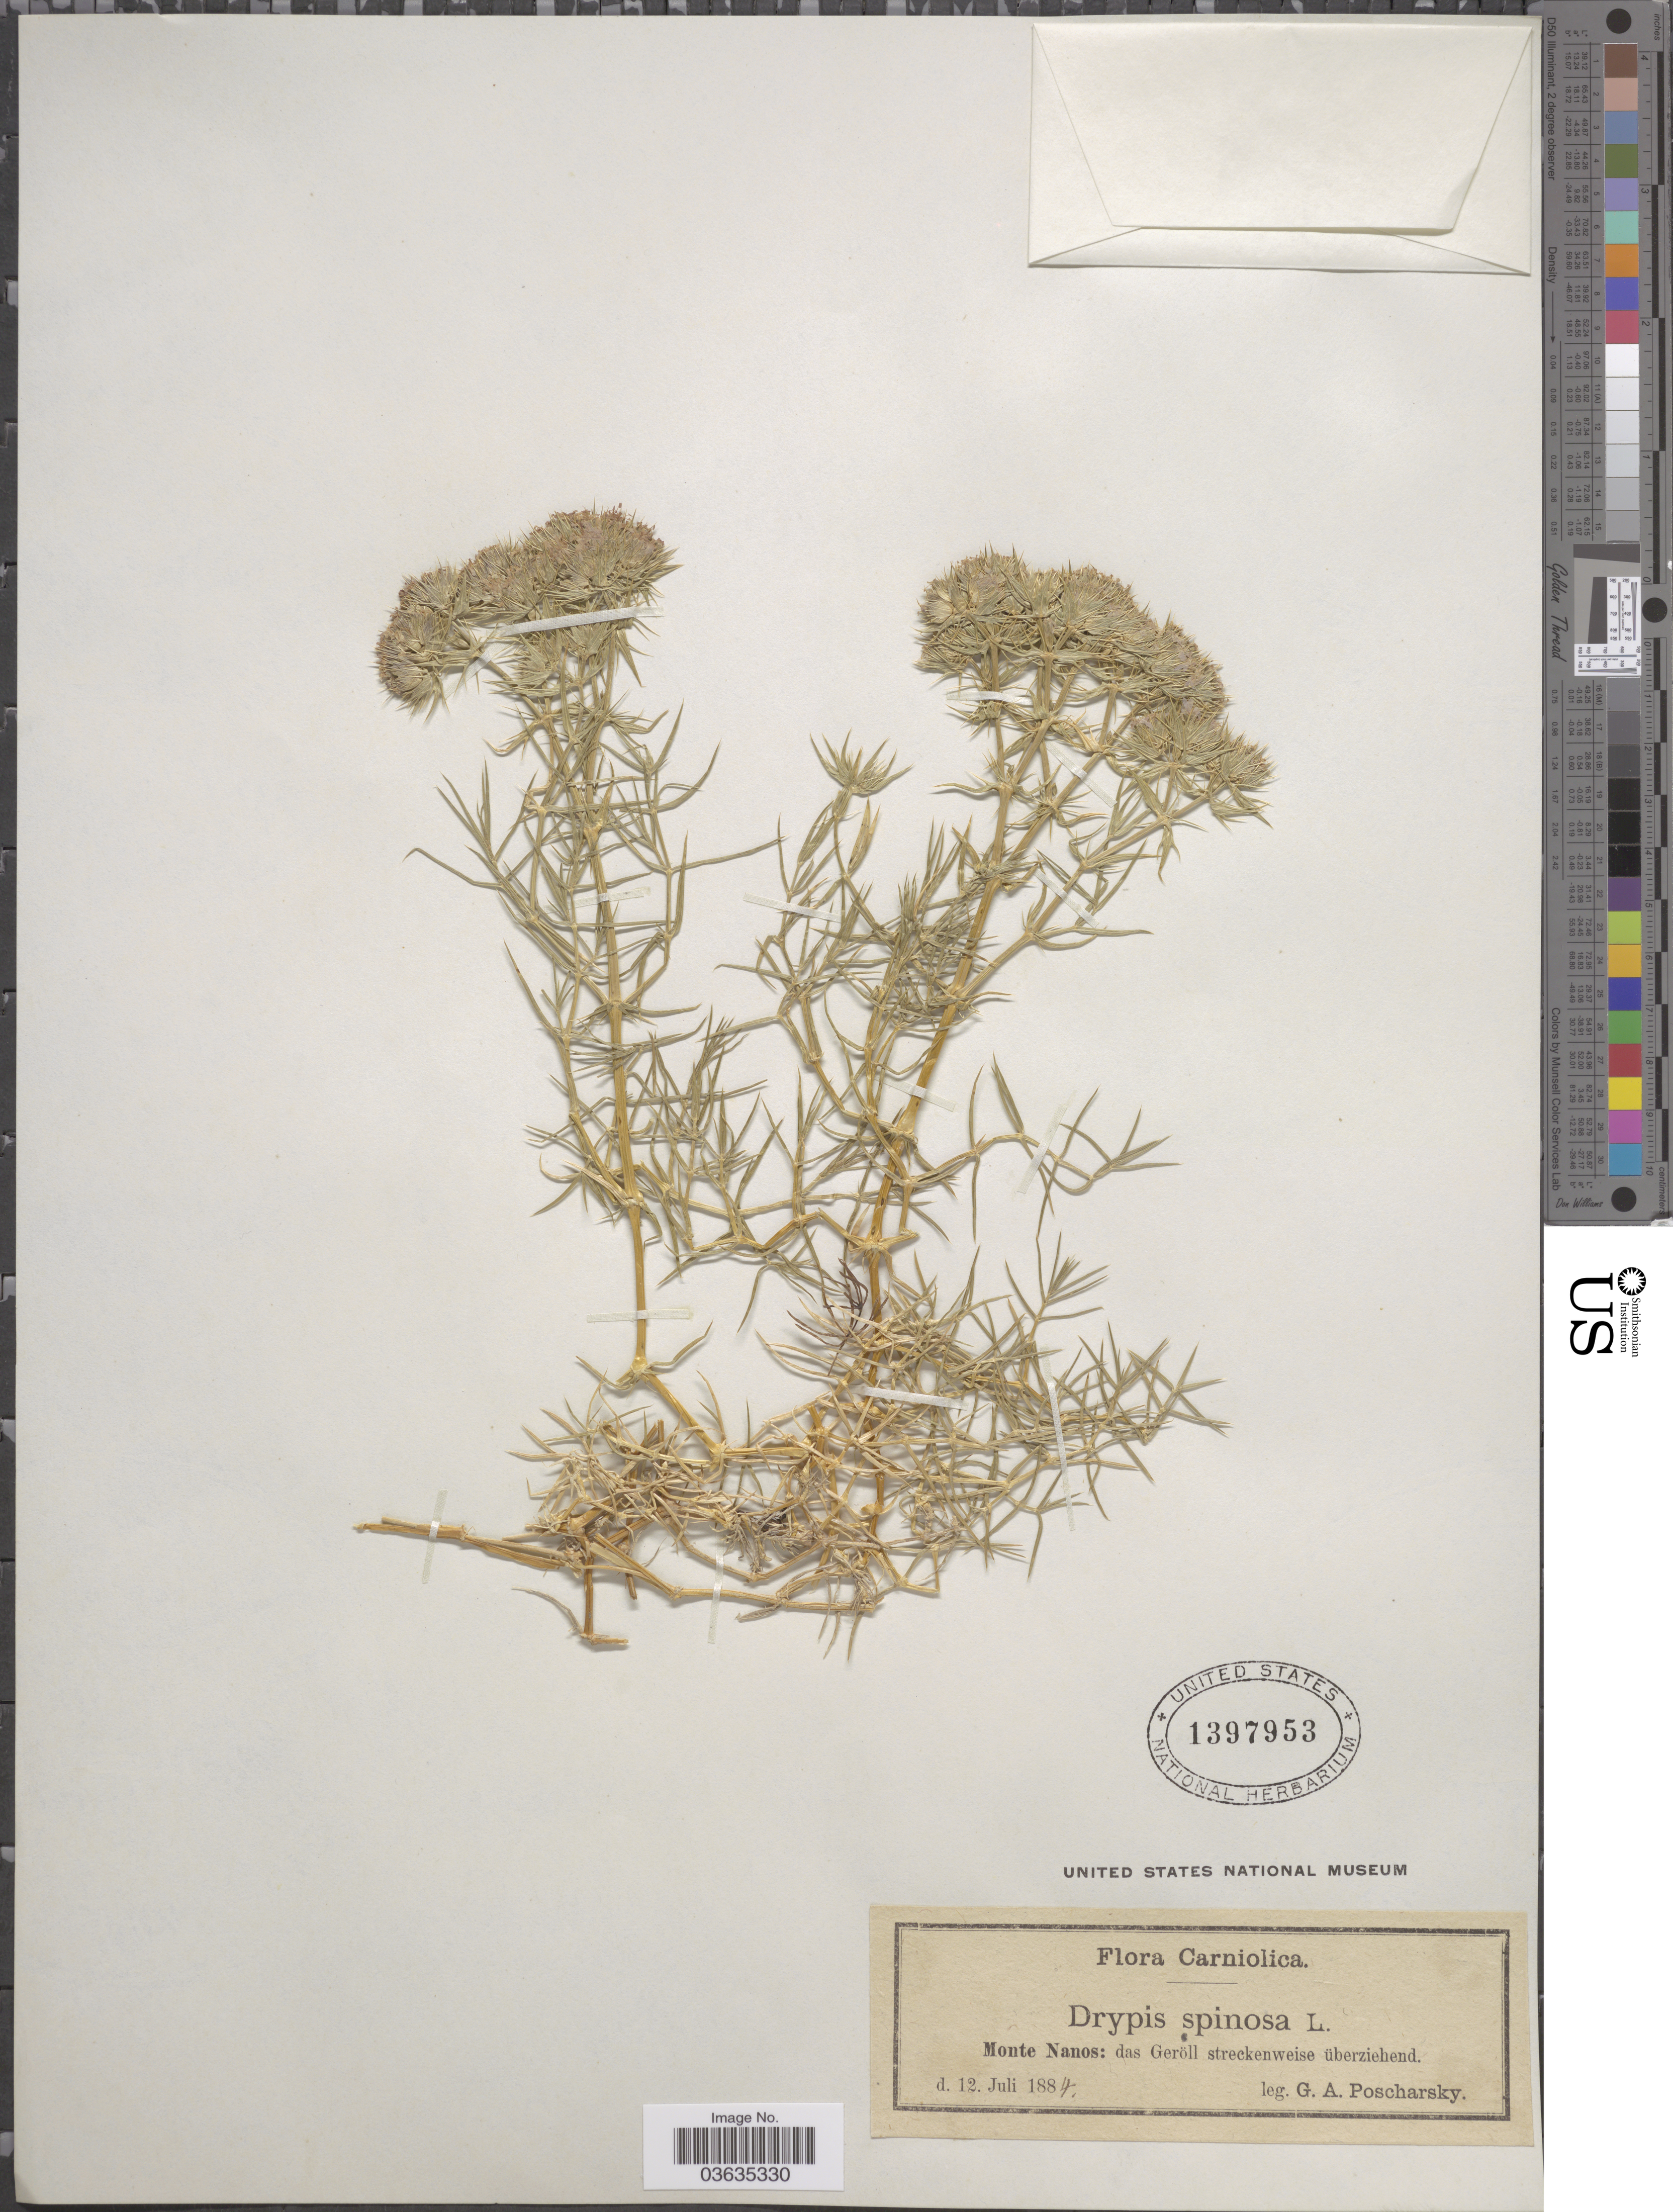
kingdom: Plantae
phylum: Tracheophyta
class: Magnoliopsida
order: Caryophyllales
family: Caryophyllaceae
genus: Drypis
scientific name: Drypis spinosa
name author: L.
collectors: G. Poscharsky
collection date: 1884-07-12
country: Slovenia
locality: Carniolica. Monte Nanos: das Geröll streckenweise überziehend.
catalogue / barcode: US 1397953